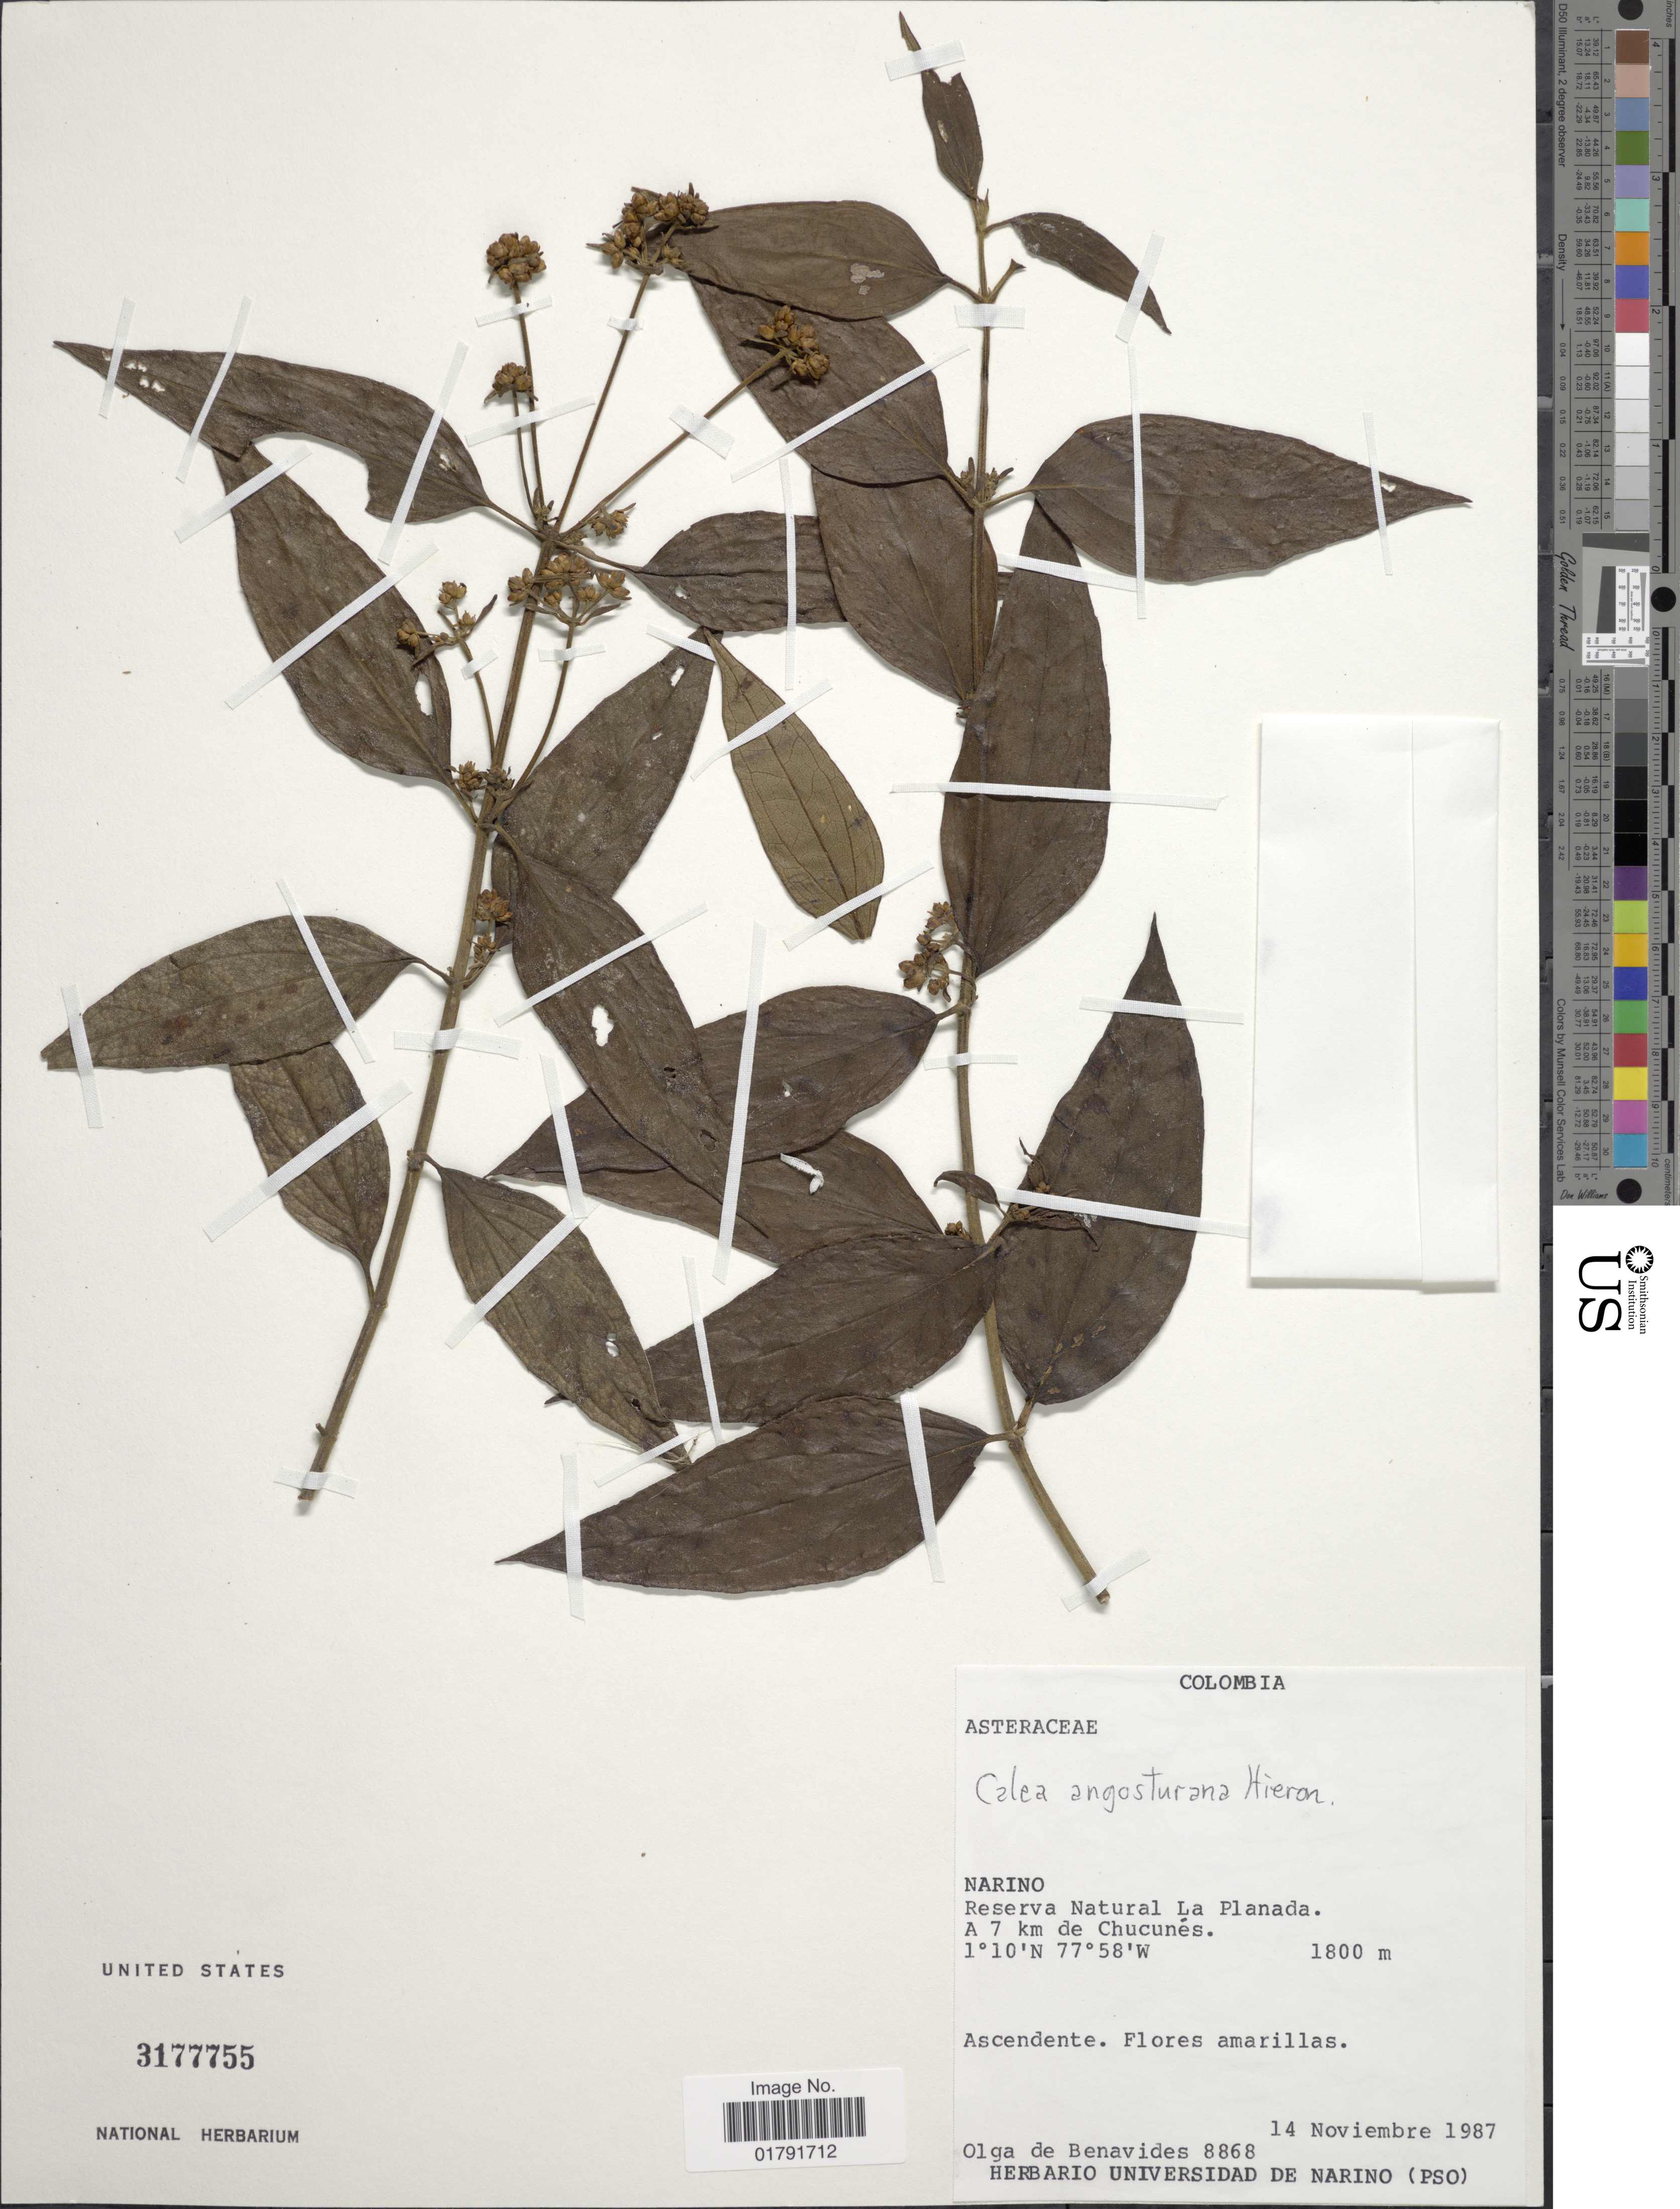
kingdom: Plantae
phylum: Tracheophyta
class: Magnoliopsida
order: Asterales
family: Asteraceae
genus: Calea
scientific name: Calea angosturana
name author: Hieron.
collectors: Olga S. de Benavides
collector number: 8868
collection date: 1987-11-14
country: Colombia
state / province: Nariño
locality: Reserva Natural La Planada, A 7 km de Chucunes.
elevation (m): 1800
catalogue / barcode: US 3177755